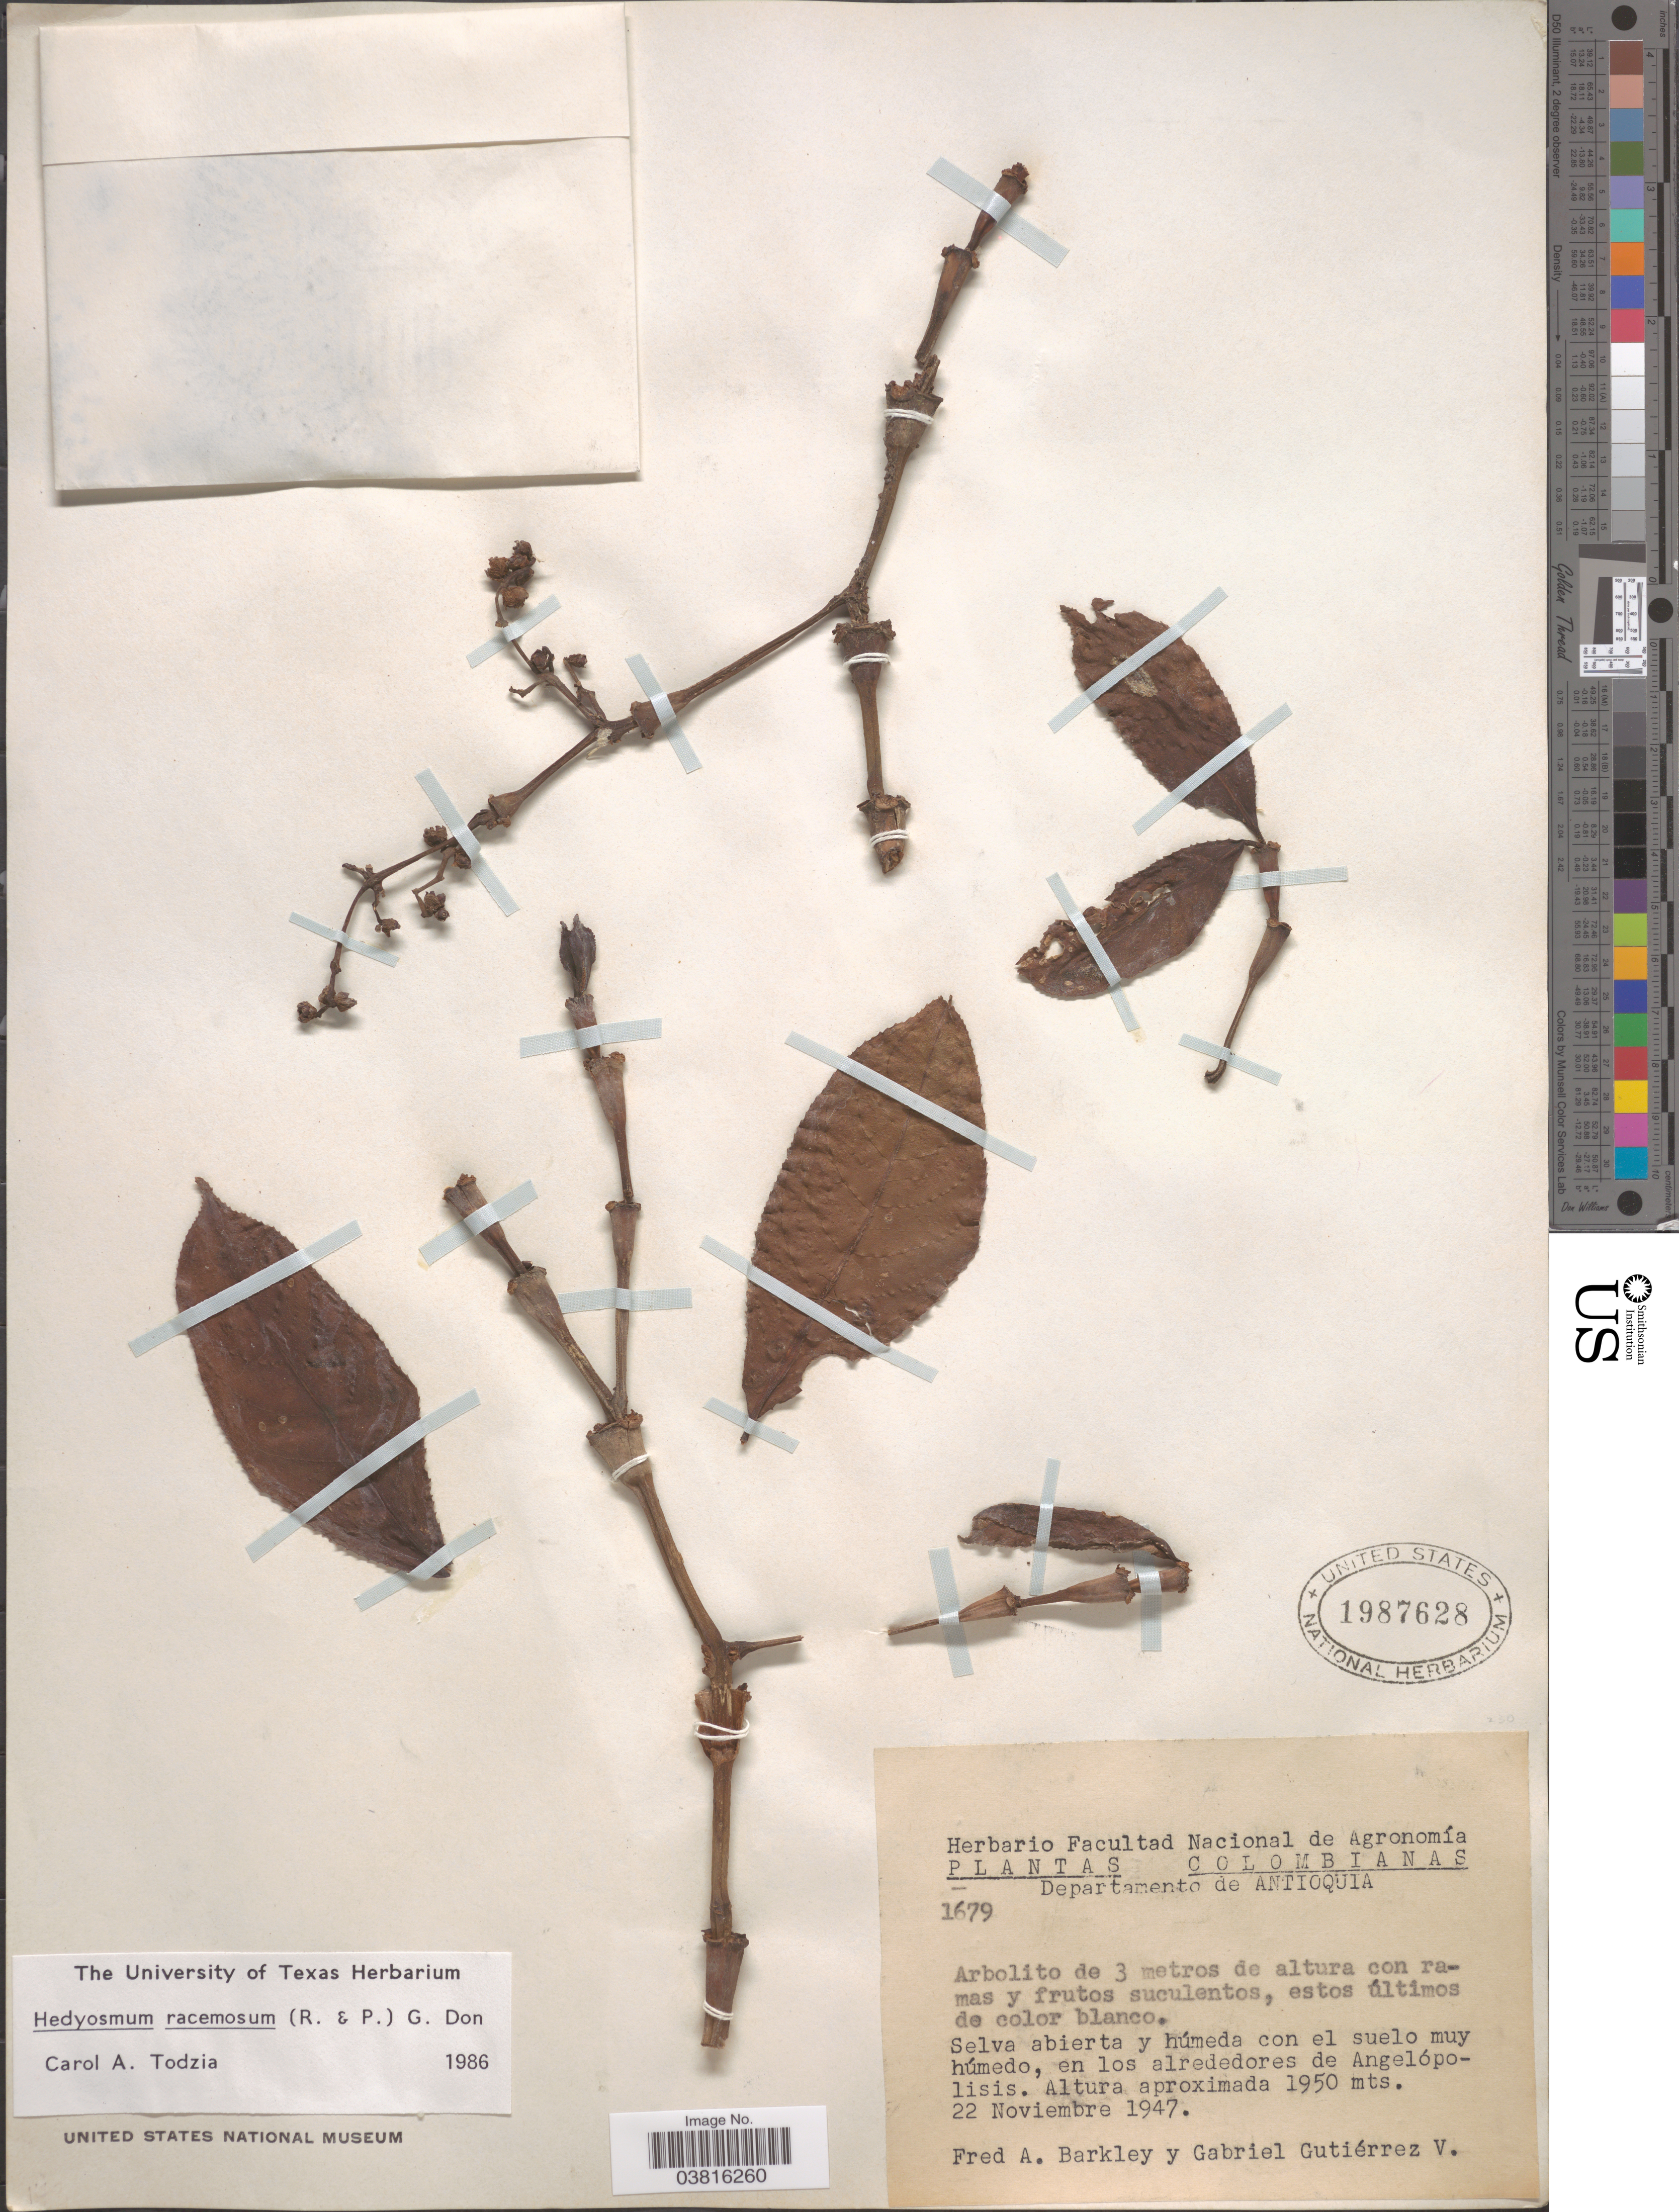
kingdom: Plantae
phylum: Tracheophyta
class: Magnoliopsida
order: Chloranthales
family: Chloranthaceae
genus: Hedyosmum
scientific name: Hedyosmum racemosum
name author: (Ruiz & Pav.) G. Don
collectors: F. A. Barkley & G. Gutiérrez V.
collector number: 1679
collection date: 1947-11-22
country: Colombia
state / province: Antioquia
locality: Departamento Antioquia. En los alrededores de Angelópolisis.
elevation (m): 1950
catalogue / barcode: US 1987628